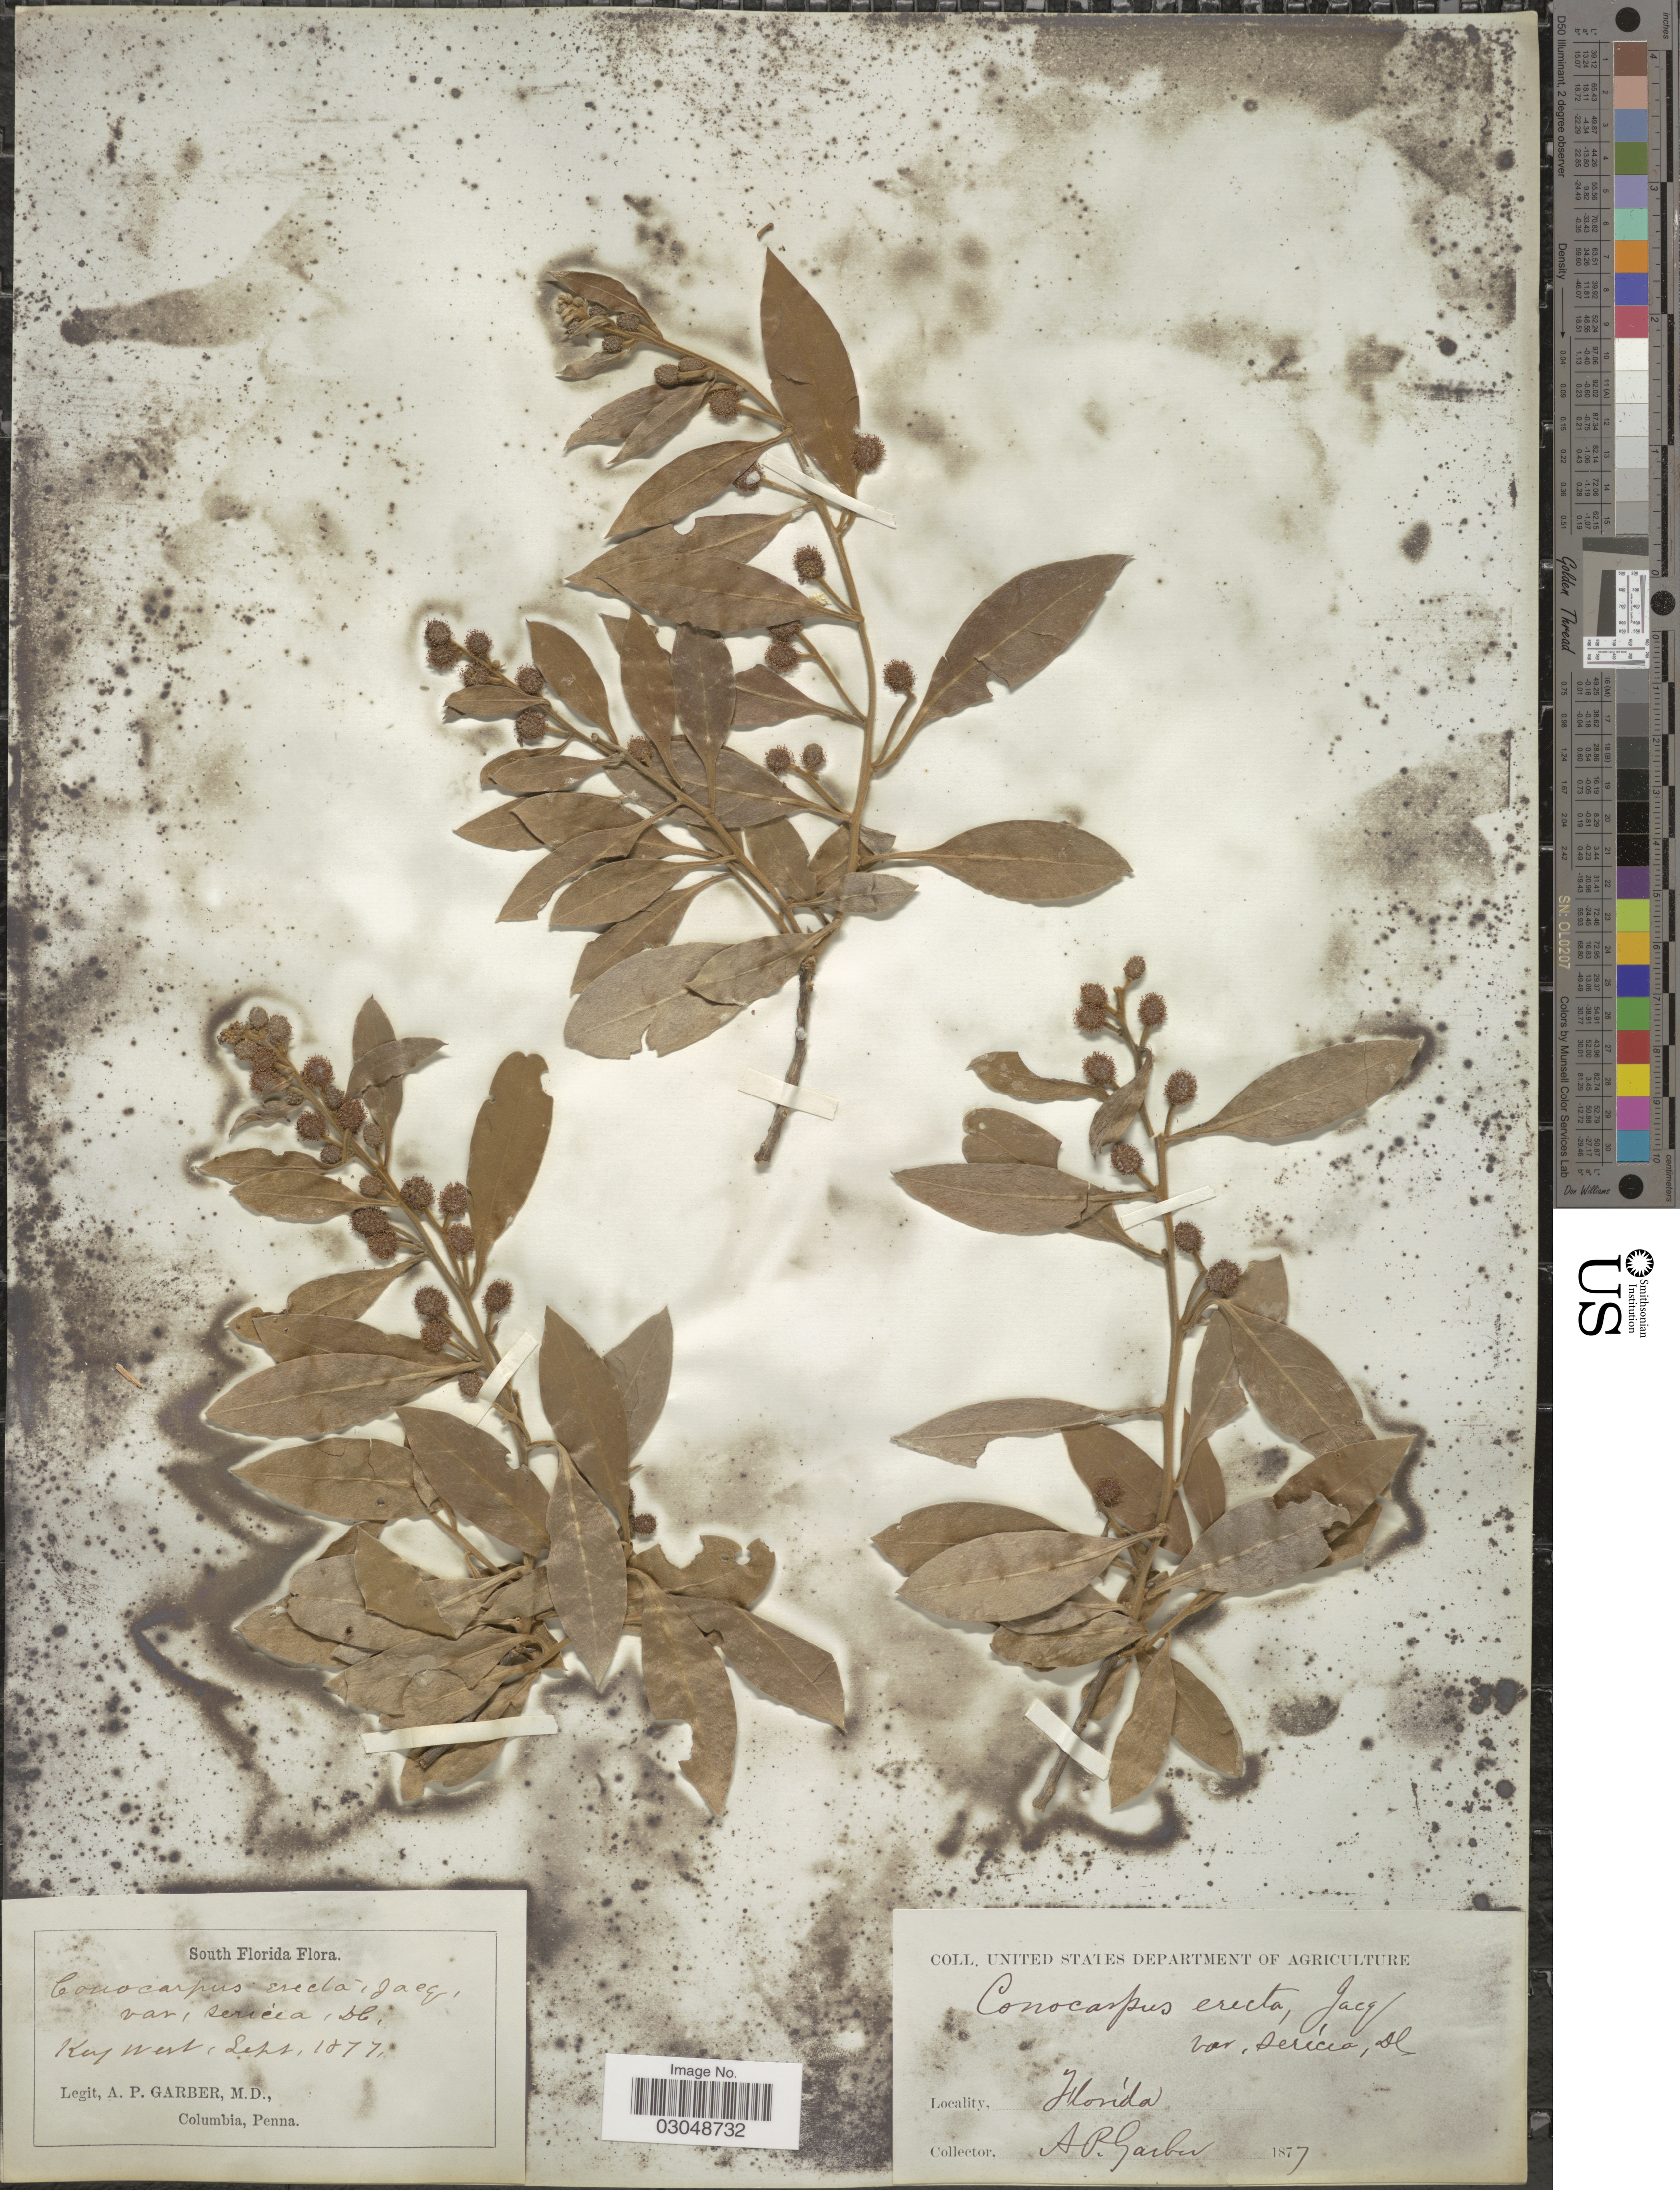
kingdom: Plantae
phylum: Tracheophyta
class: Magnoliopsida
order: Myrtales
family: Combretaceae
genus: Conocarpus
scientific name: Conocarpus erectus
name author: L.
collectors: A. P. Garber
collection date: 1877-09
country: United States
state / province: Florida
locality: South Florida. Key West.